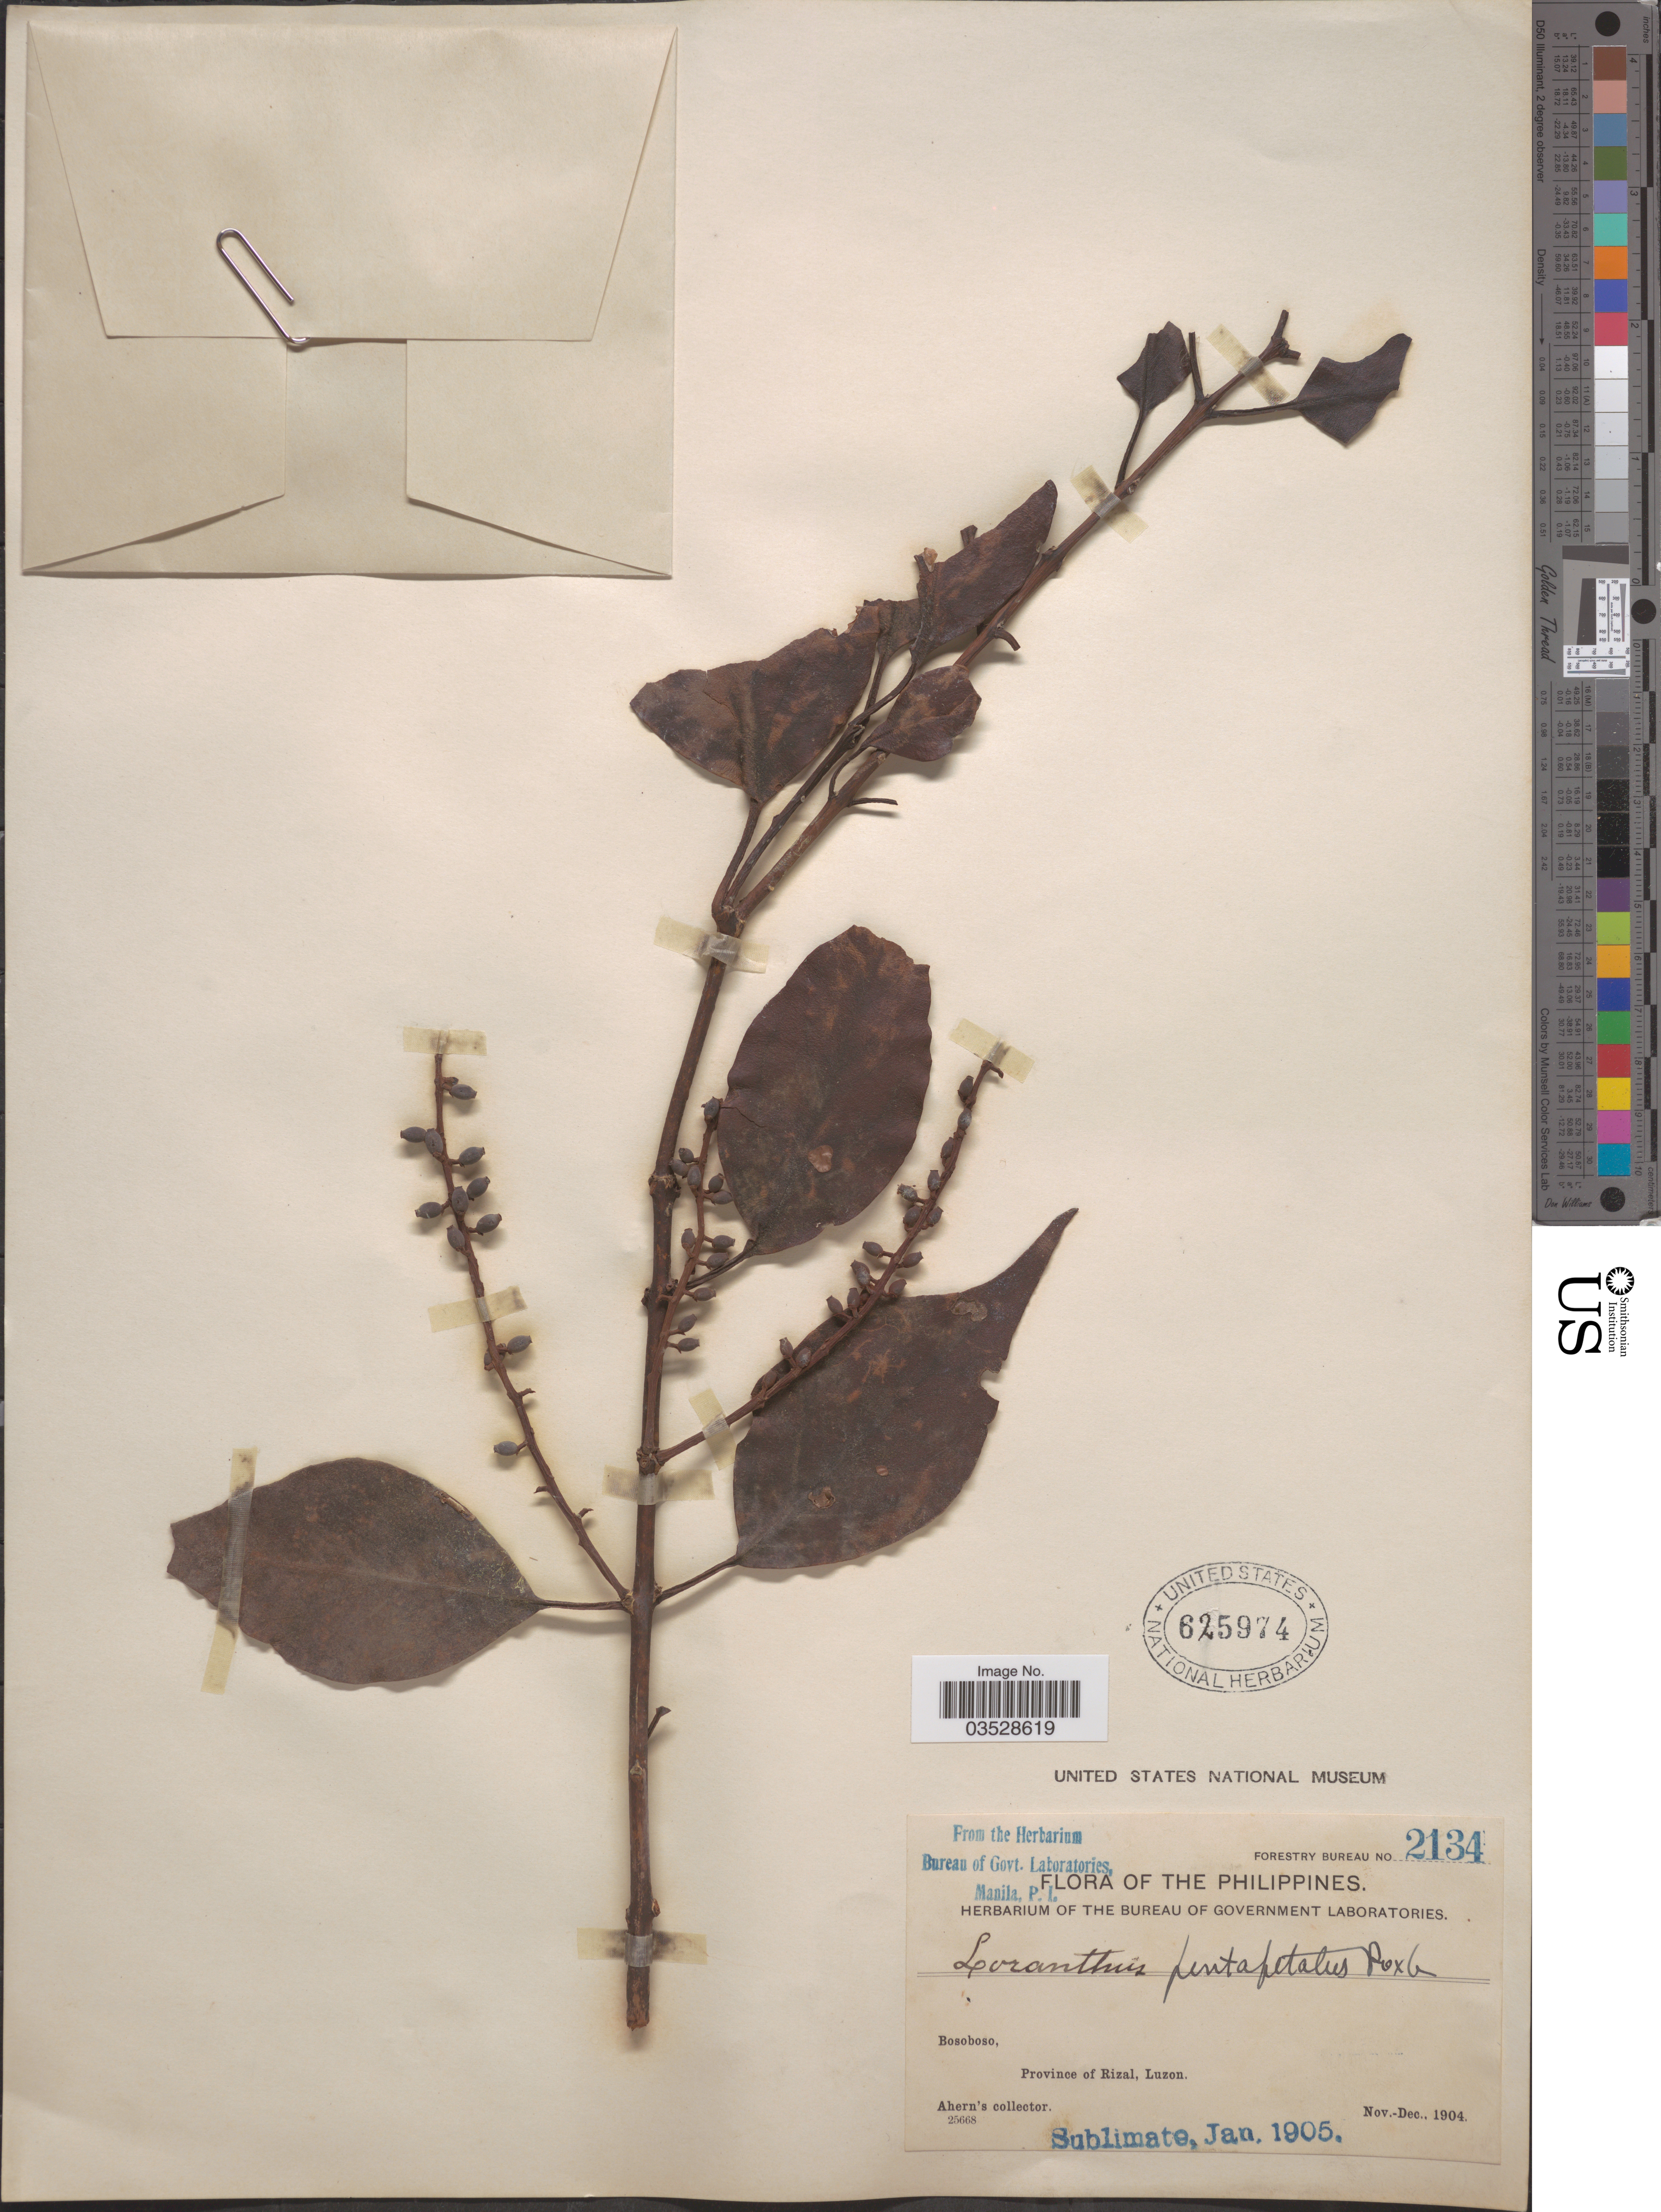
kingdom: Plantae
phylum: Tracheophyta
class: Magnoliopsida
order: Santalales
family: Loranthaceae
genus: Loranthus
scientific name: Loranthus pentapetalus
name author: Roxb.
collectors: Ahern's collector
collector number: Forestry Bureau 2134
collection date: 1904-11/1904-12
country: Philippines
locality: Bosoboso, Province of Rizal, Luzon.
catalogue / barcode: US 625974